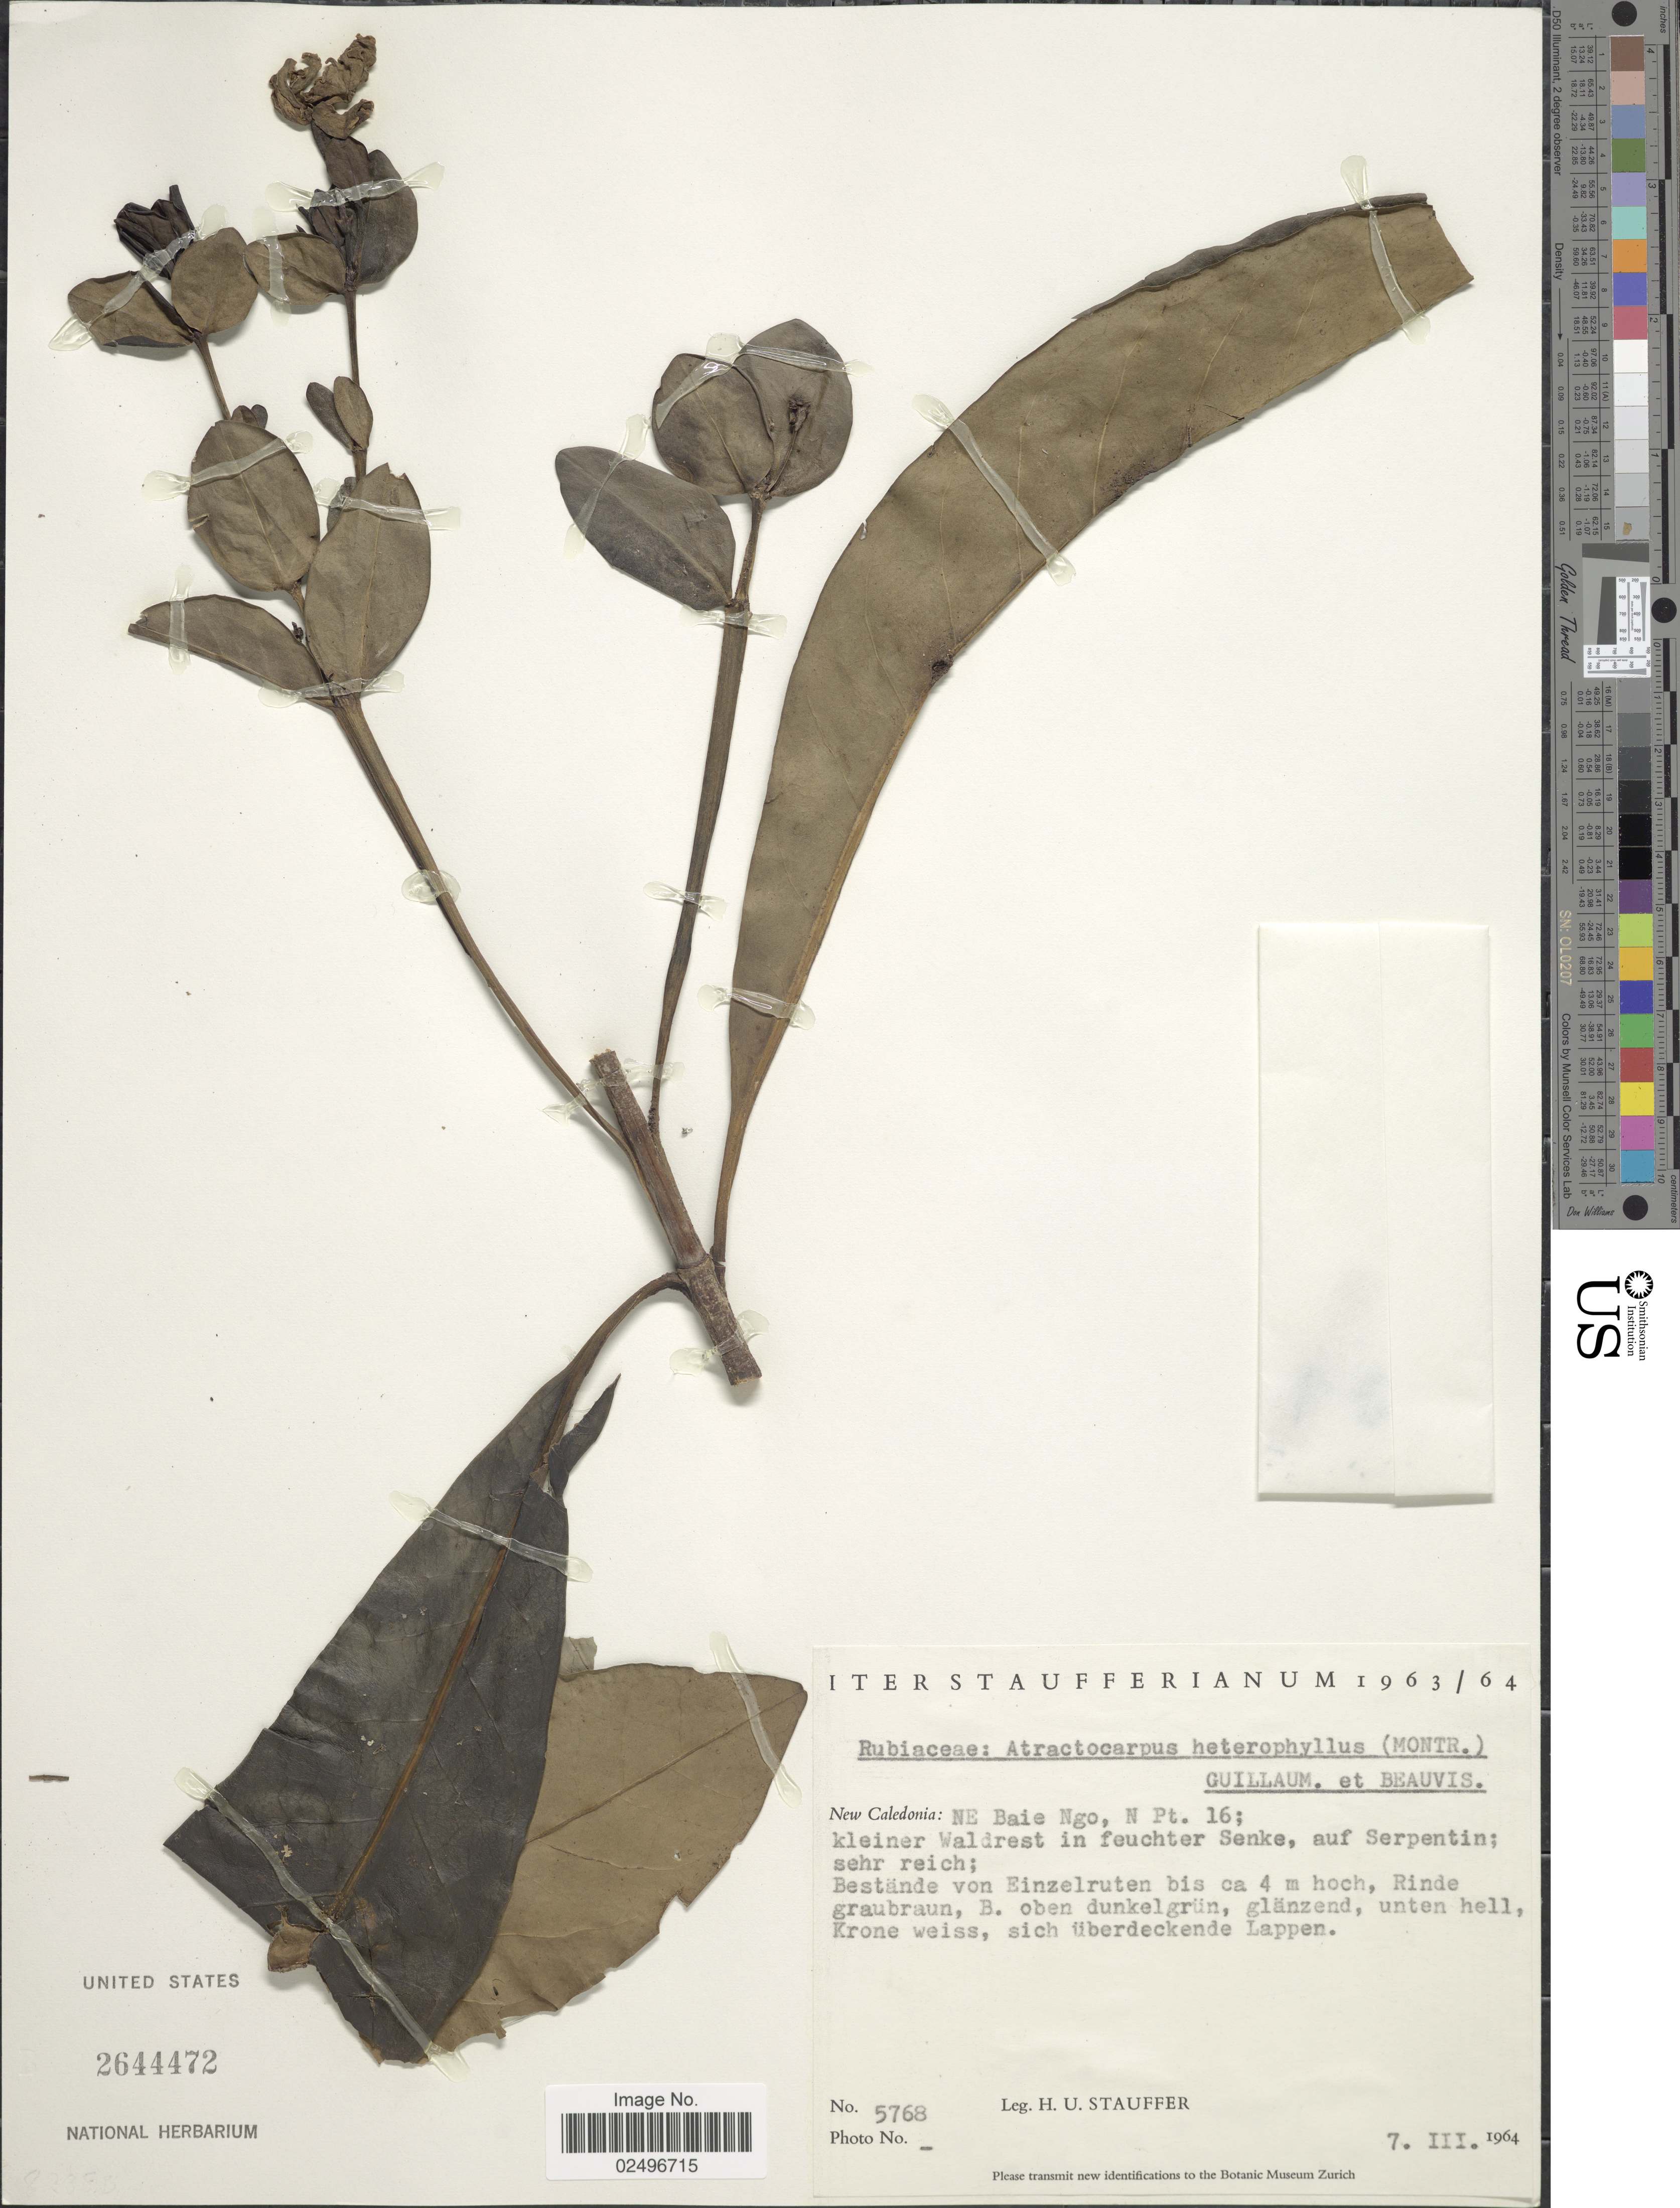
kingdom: Plantae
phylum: Tracheophyta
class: Magnoliopsida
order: Gentianales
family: Rubiaceae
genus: Atractocarpus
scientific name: Atractocarpus heterophyllus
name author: (Montrouz.) Guillaumin & Beavis.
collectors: H. U. Stauffer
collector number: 5768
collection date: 1964-03-07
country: New Caledonia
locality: NE Baie Ngo. N Pt. 16; kleiner Waldrest in feuchter Senke, auf Serpentin sehr reich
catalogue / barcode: US 2644472